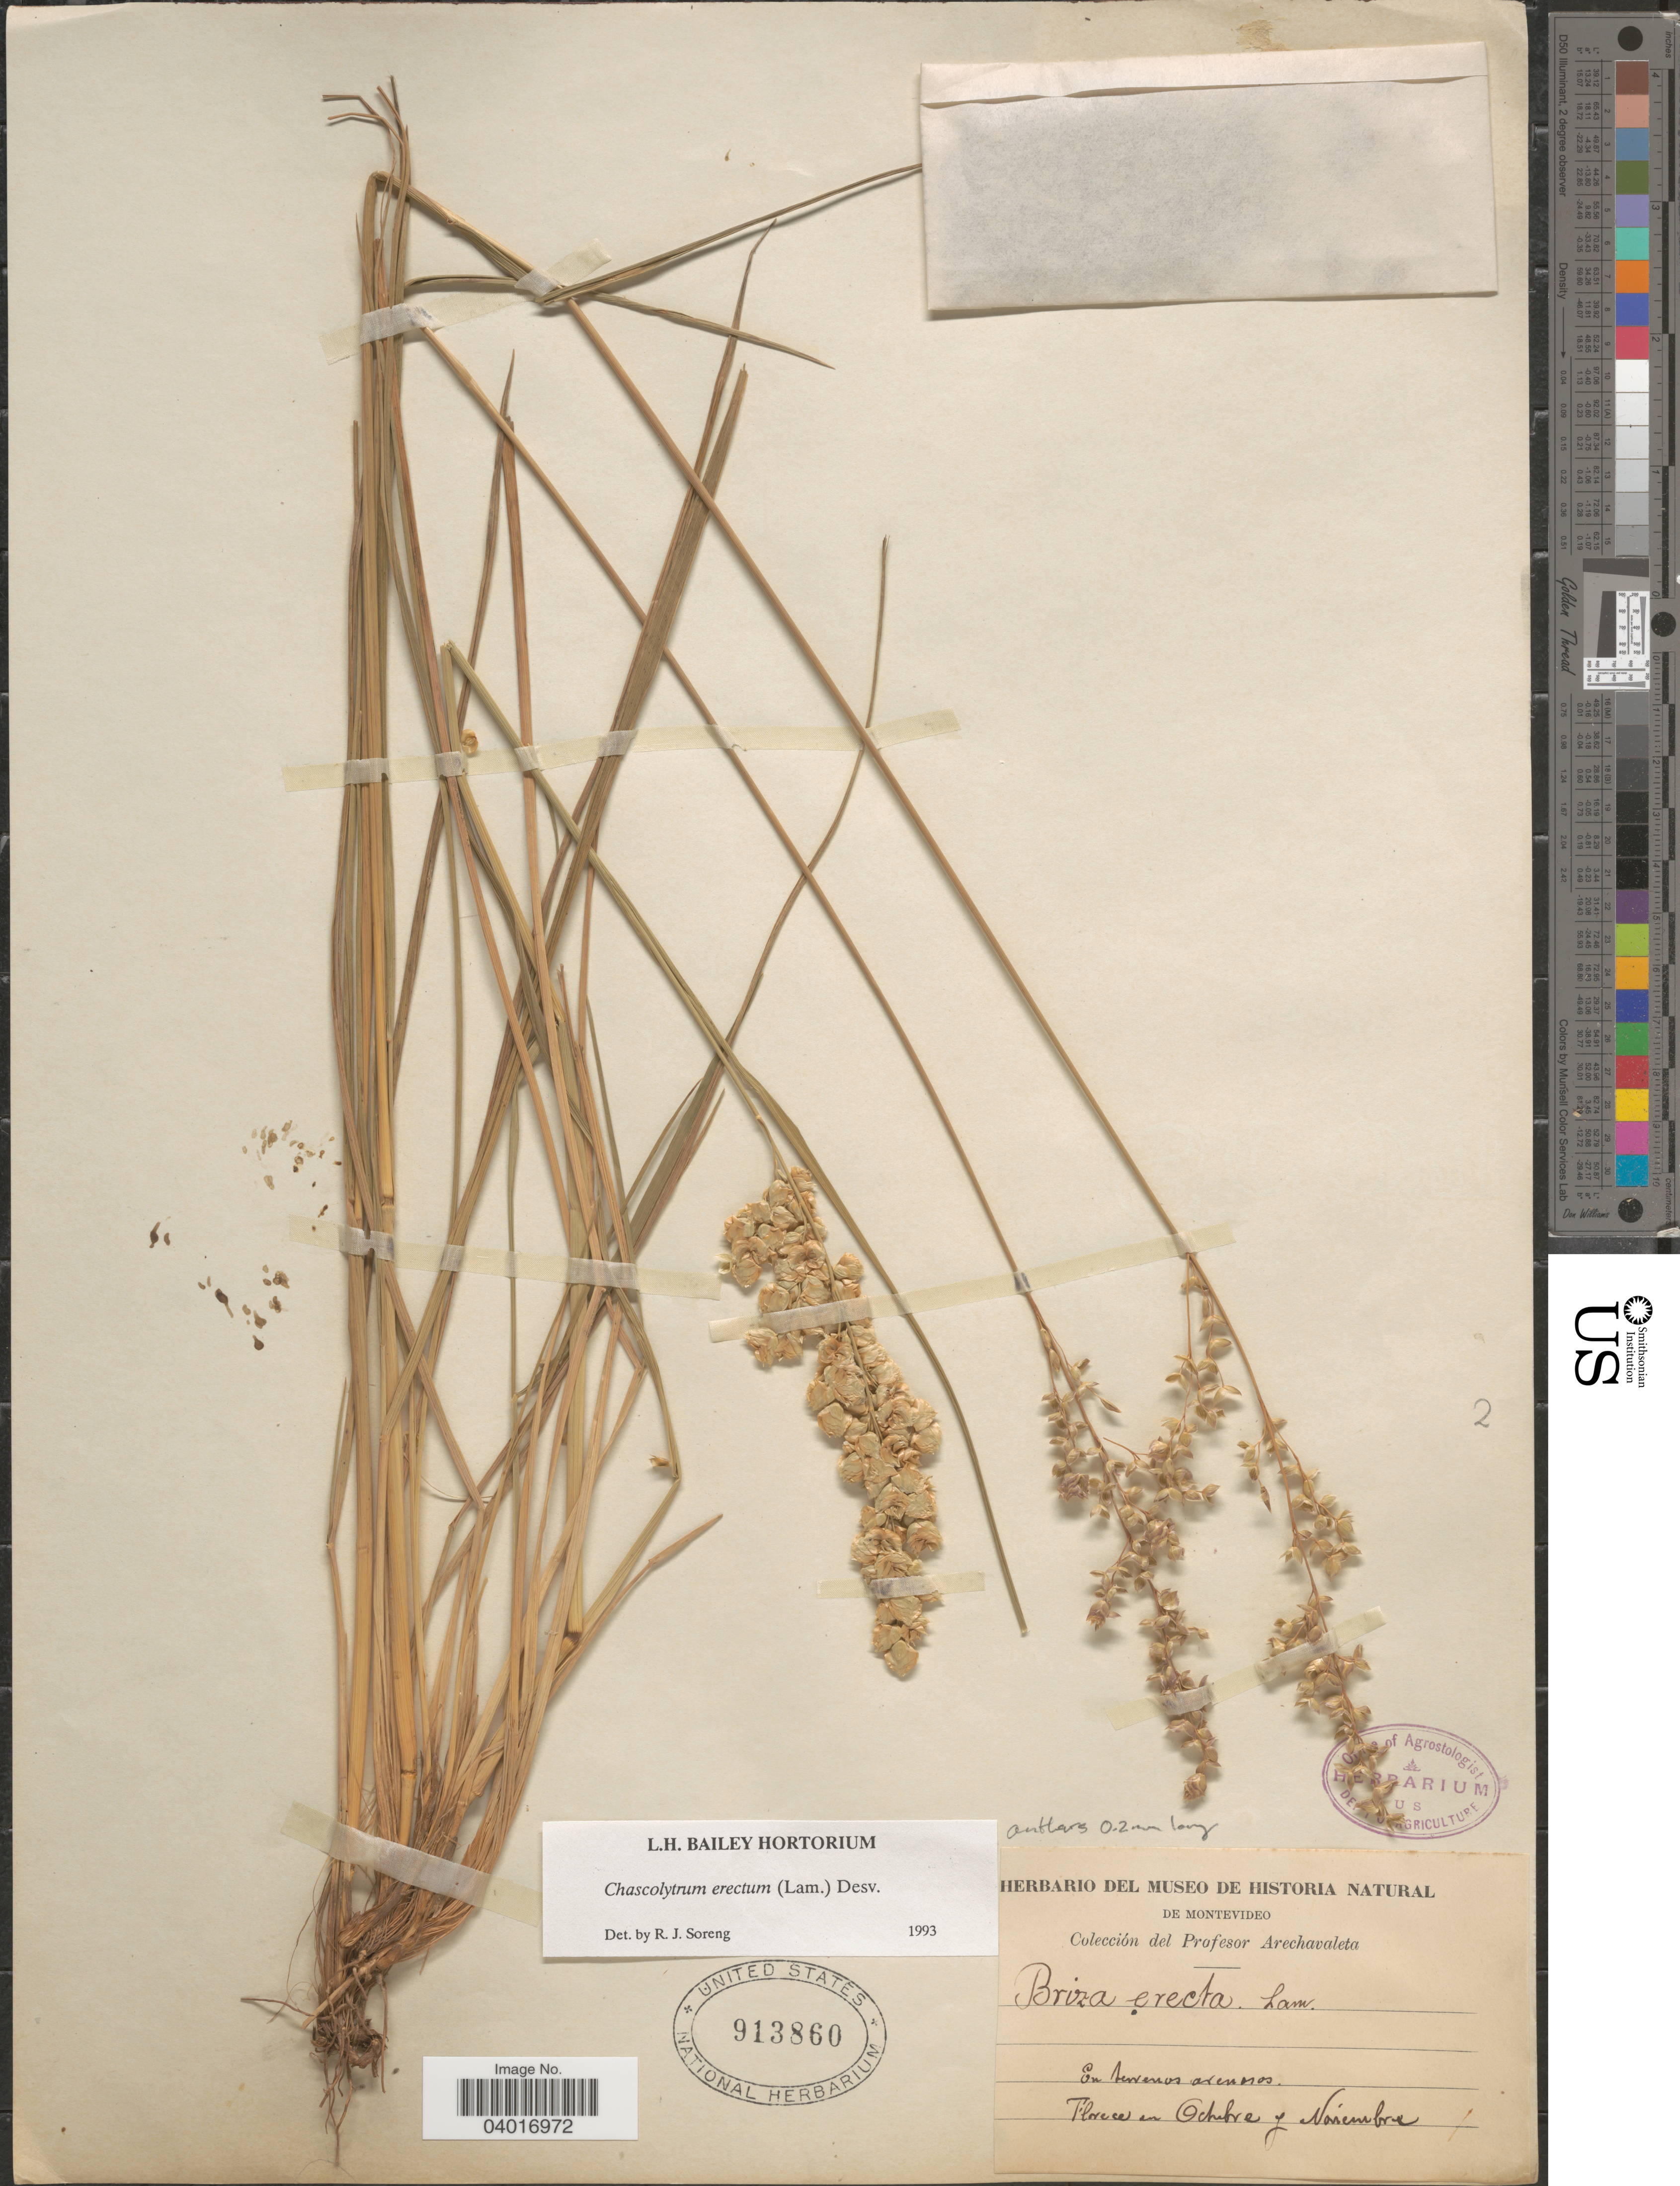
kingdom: Plantae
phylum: Tracheophyta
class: Liliopsida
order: Poales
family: Poaceae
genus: Chascolytrum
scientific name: Chascolytrum erectum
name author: (Lam.) Desv.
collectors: Arechavaleta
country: Uruguay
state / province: Montevideo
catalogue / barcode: US 913860